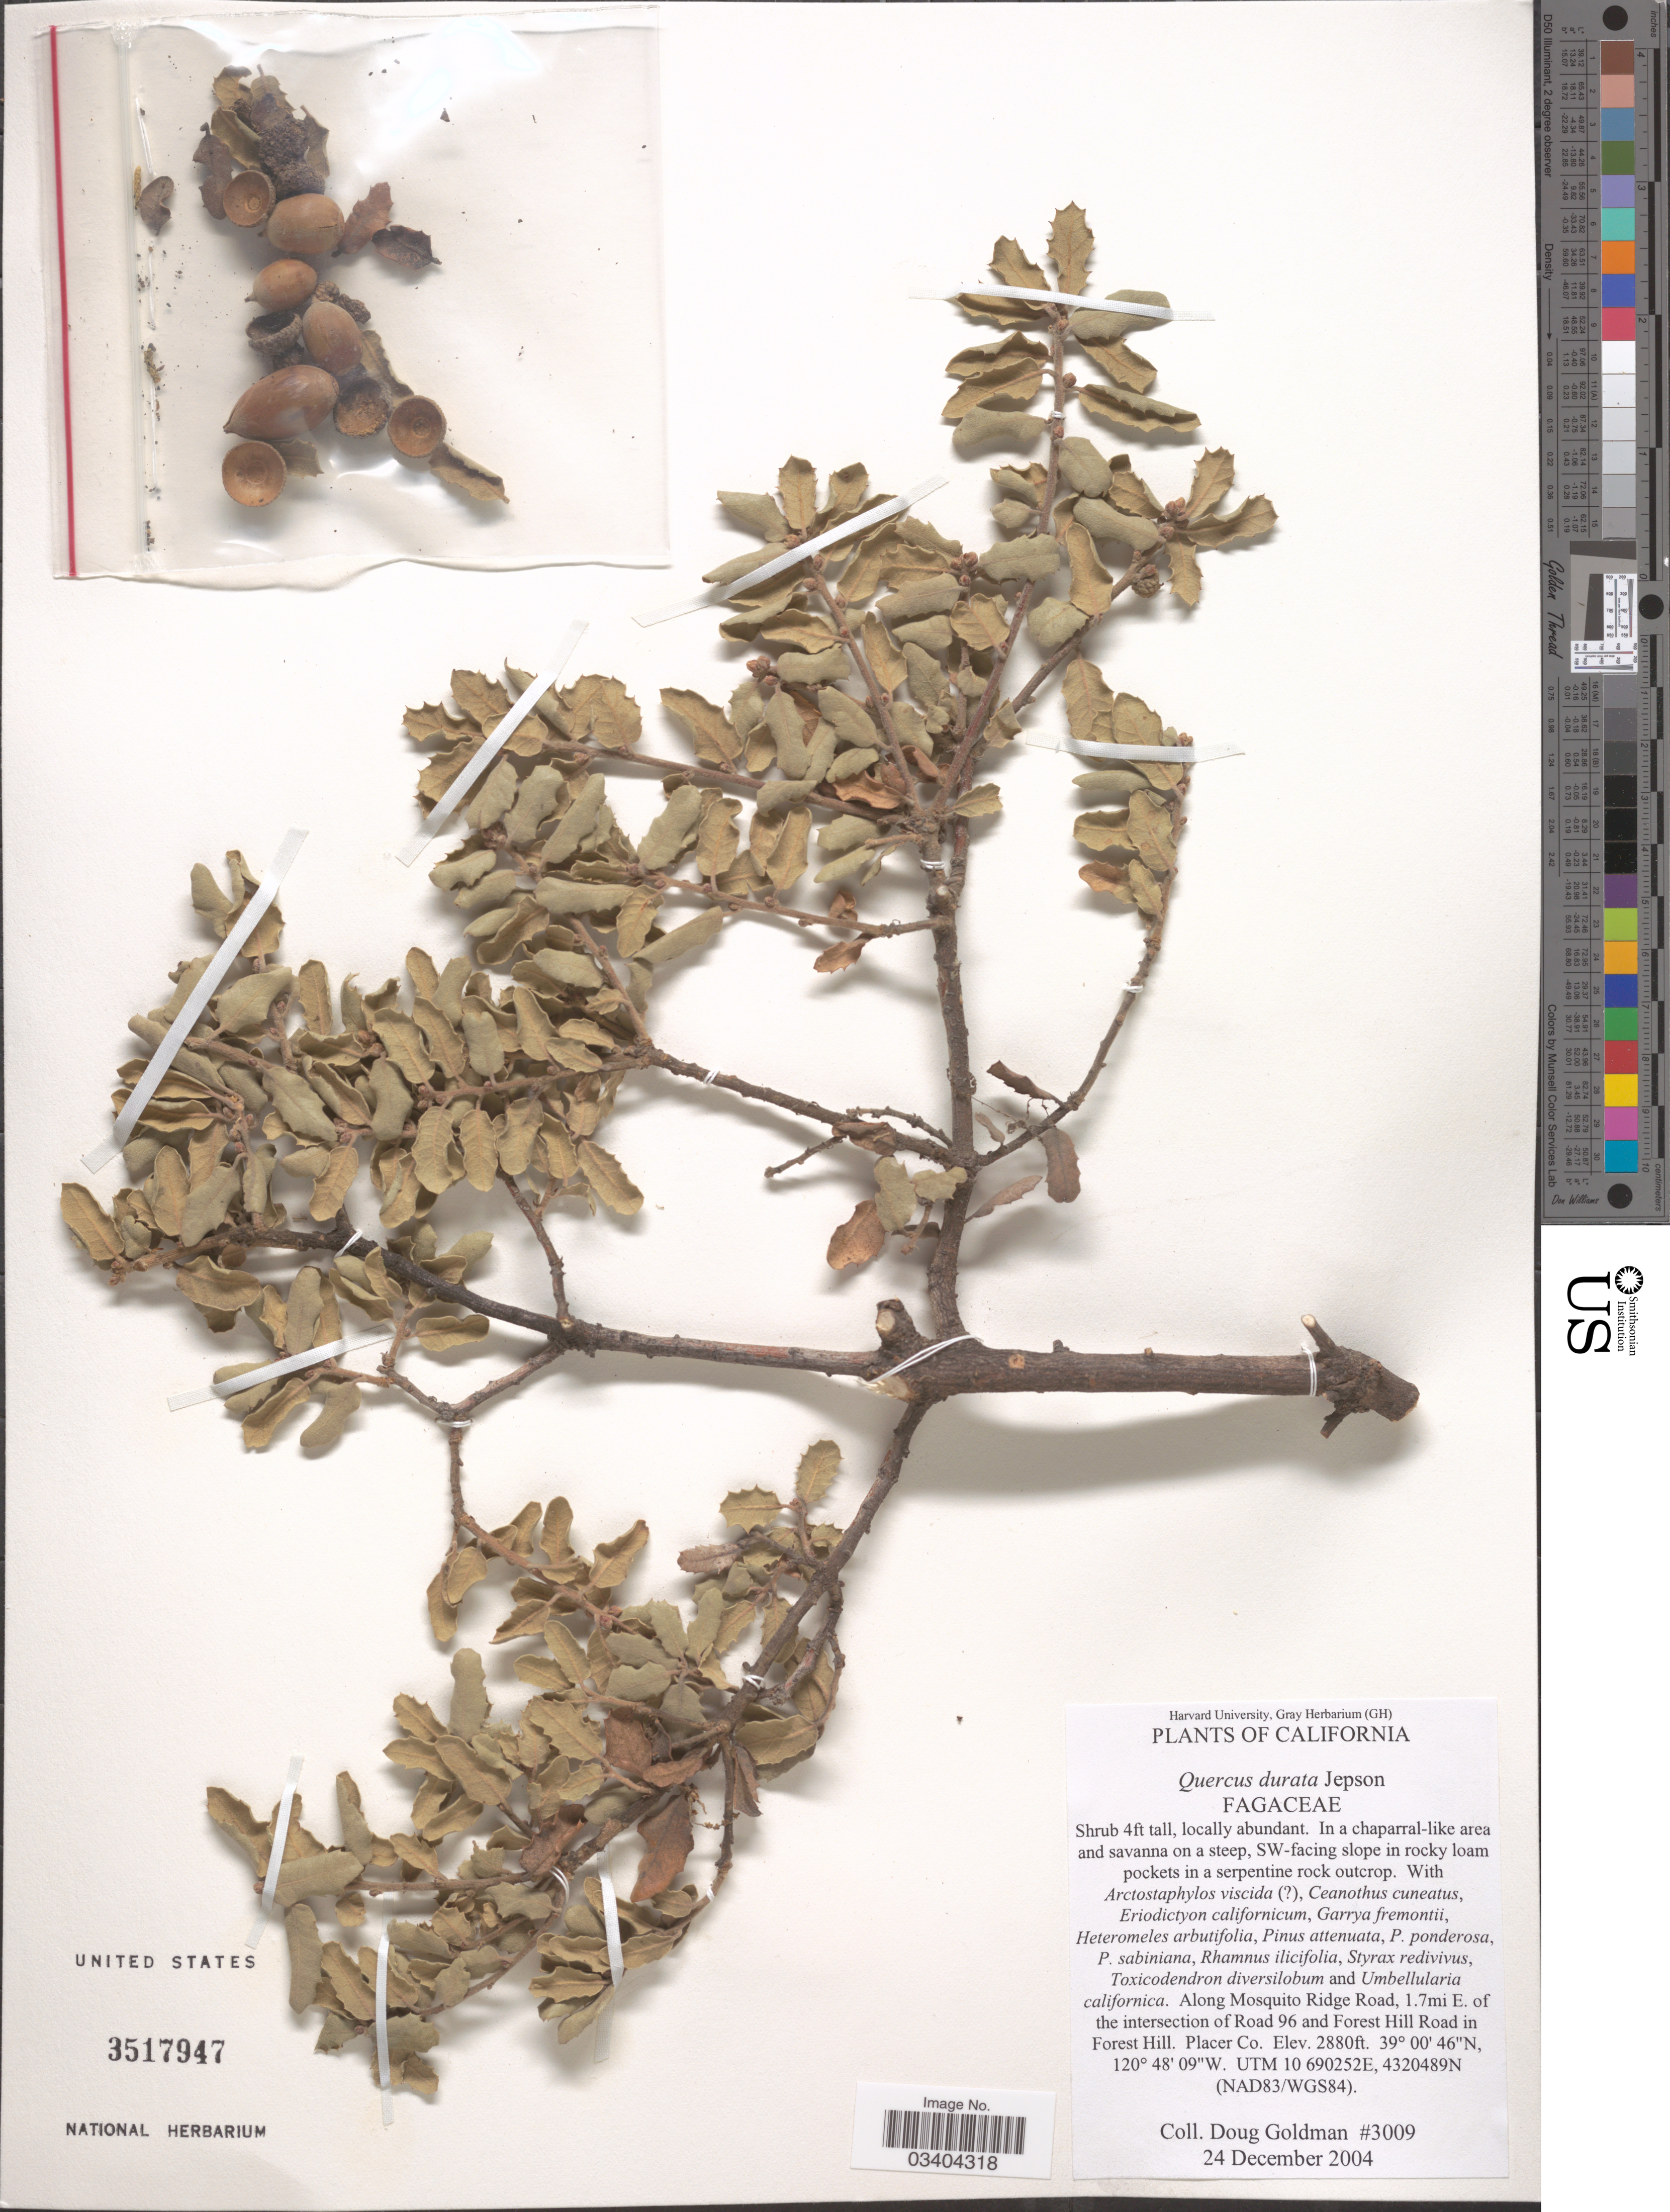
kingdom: Plantae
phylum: Tracheophyta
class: Magnoliopsida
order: Fagales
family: Fagaceae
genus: Quercus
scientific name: Quercus durata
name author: Jeps.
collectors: D. Goldman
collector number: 3009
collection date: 2004-12-24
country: United States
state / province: California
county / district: Placer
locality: SW-facing slope [unsure placement] Along Mosquito Ridge Road, 1.7mi E. of the intersection of Road 96 and Forest hill Road in Forest Hill. Placer Co. UTM 10 690252E, 4320489N (NAD83/WGS84)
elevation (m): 878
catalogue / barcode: US 3517947